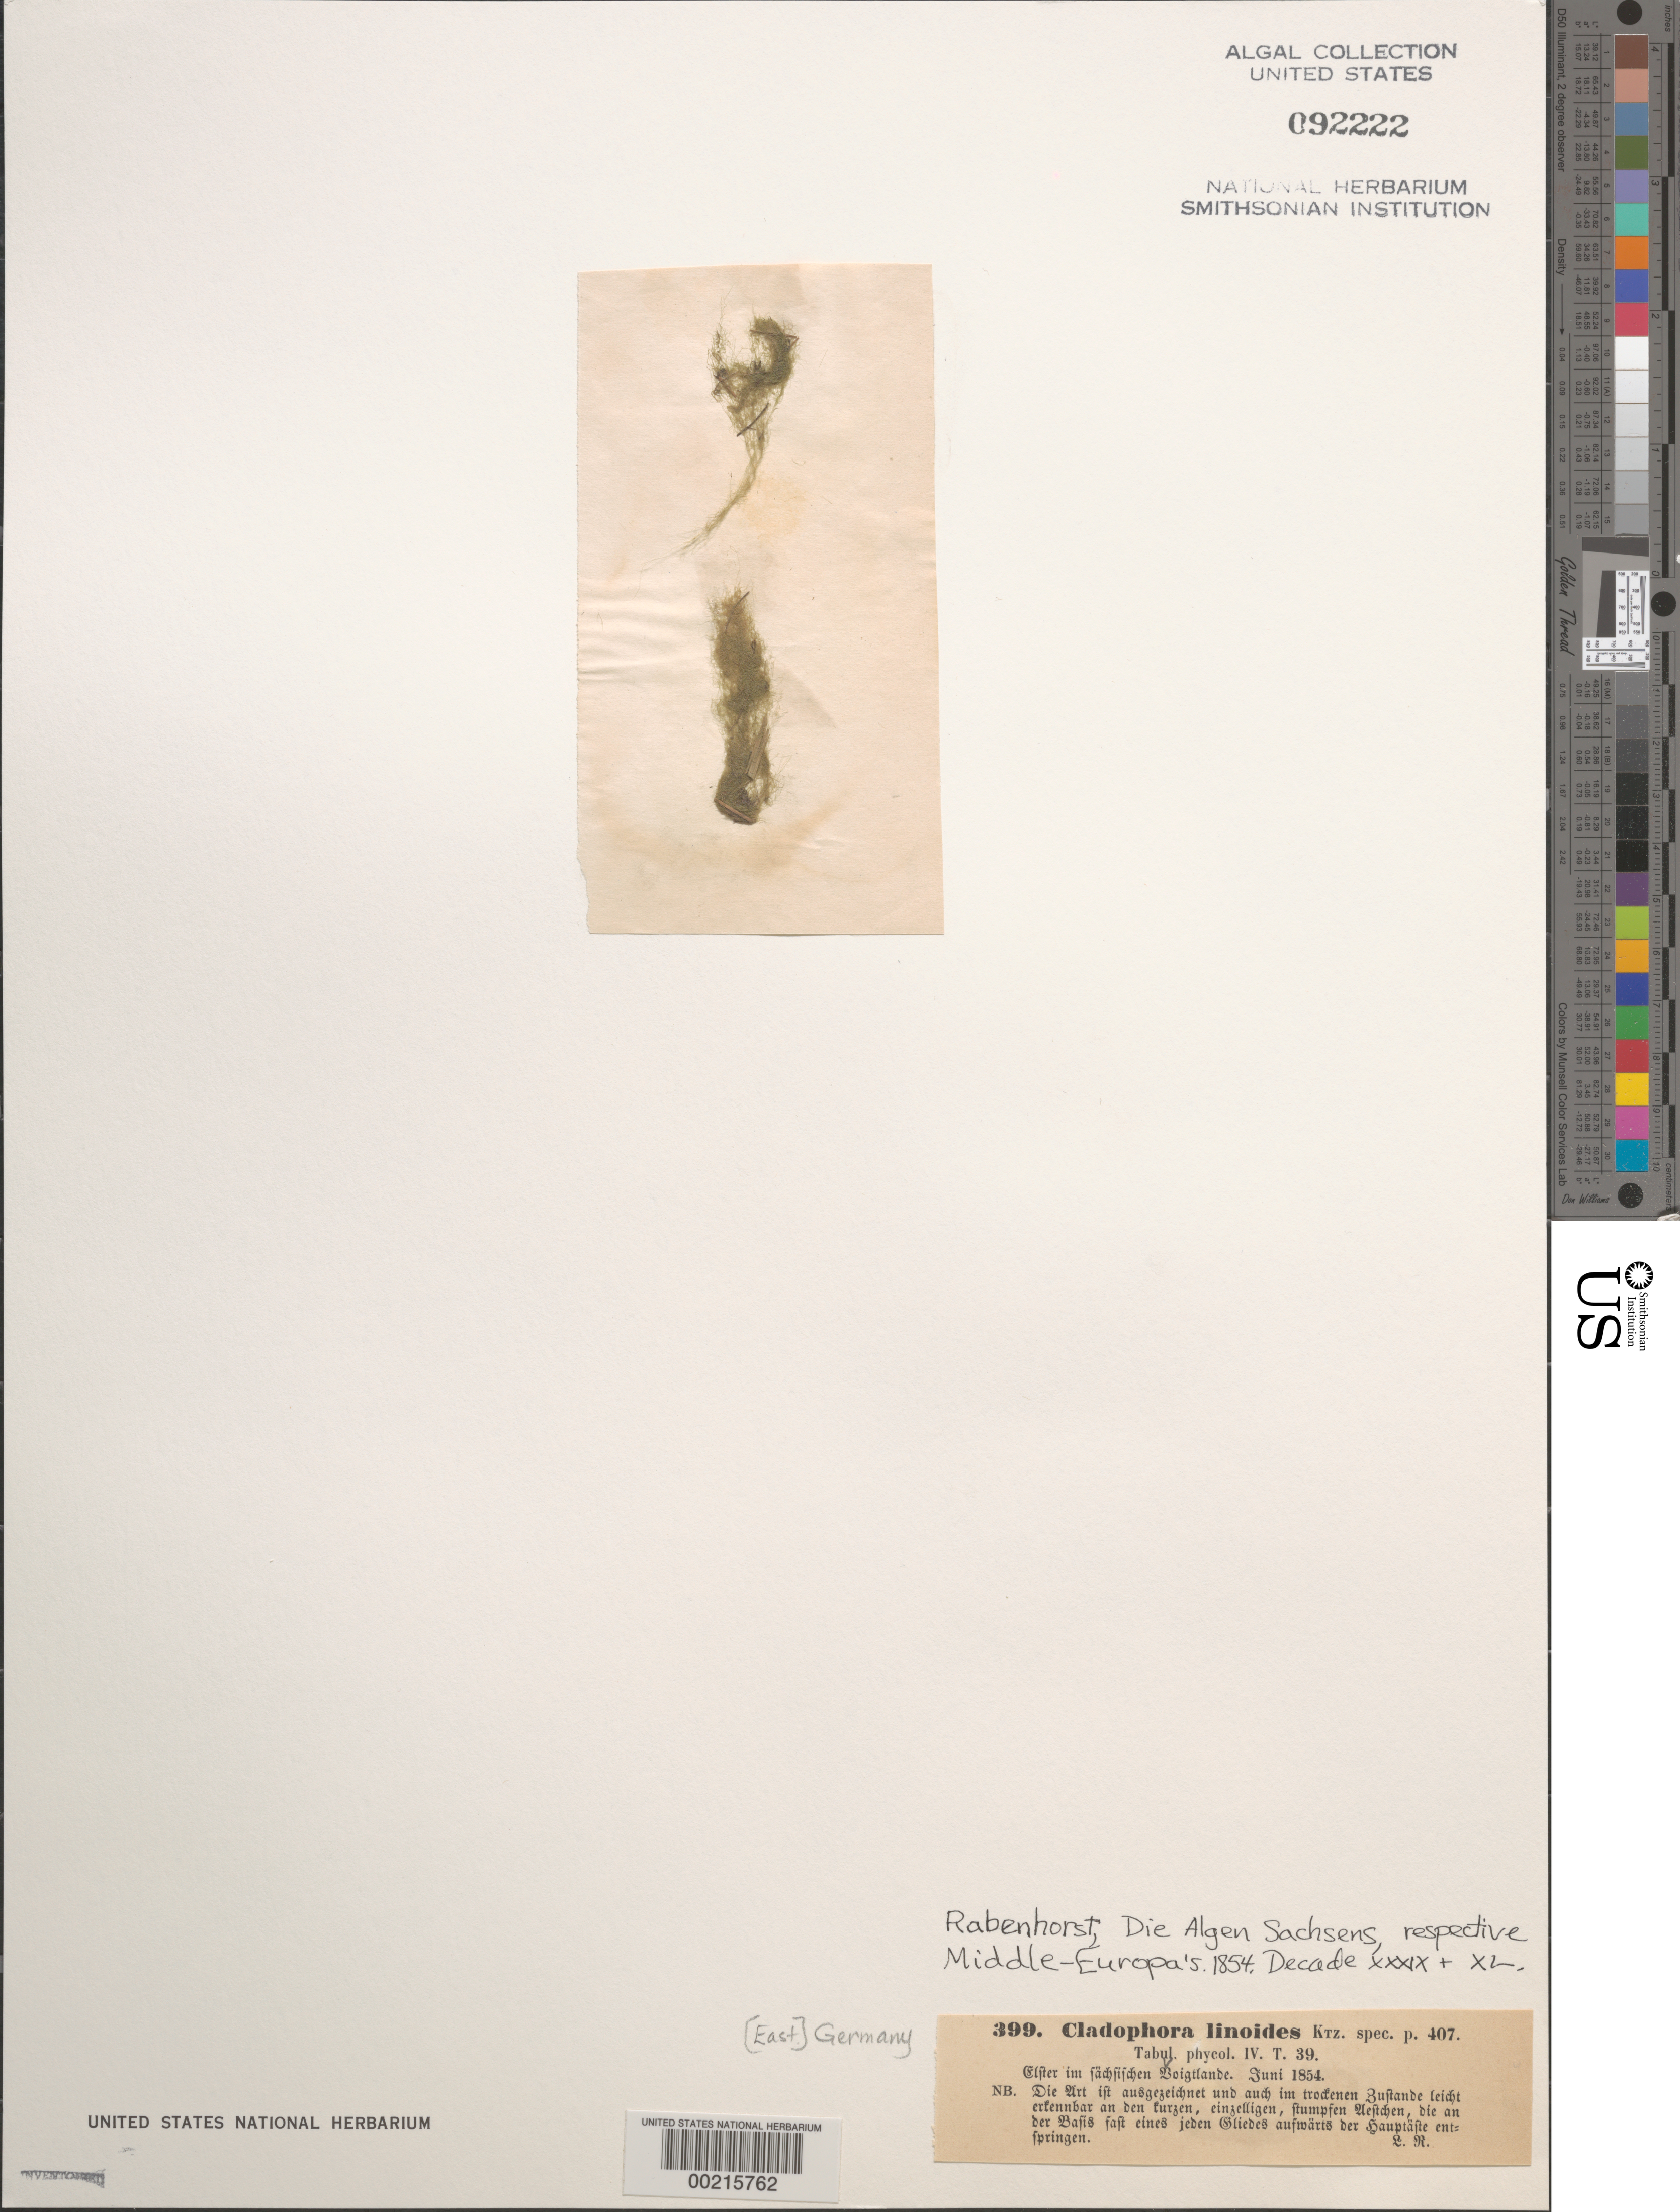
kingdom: Plantae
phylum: Chlorophyta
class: Ulvophyceae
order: Cladophorales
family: Cladophoraceae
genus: Cladophora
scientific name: Cladophora glomerata var. crassior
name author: (C. Agardh) C. Hoek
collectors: G. L. Rabenhorst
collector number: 399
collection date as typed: Jun 1854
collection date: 1854-06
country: Germany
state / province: Brandenburg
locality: Cottbus District. Elster, saxon vogtland (sachs. voigtlande)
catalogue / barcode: US 92222